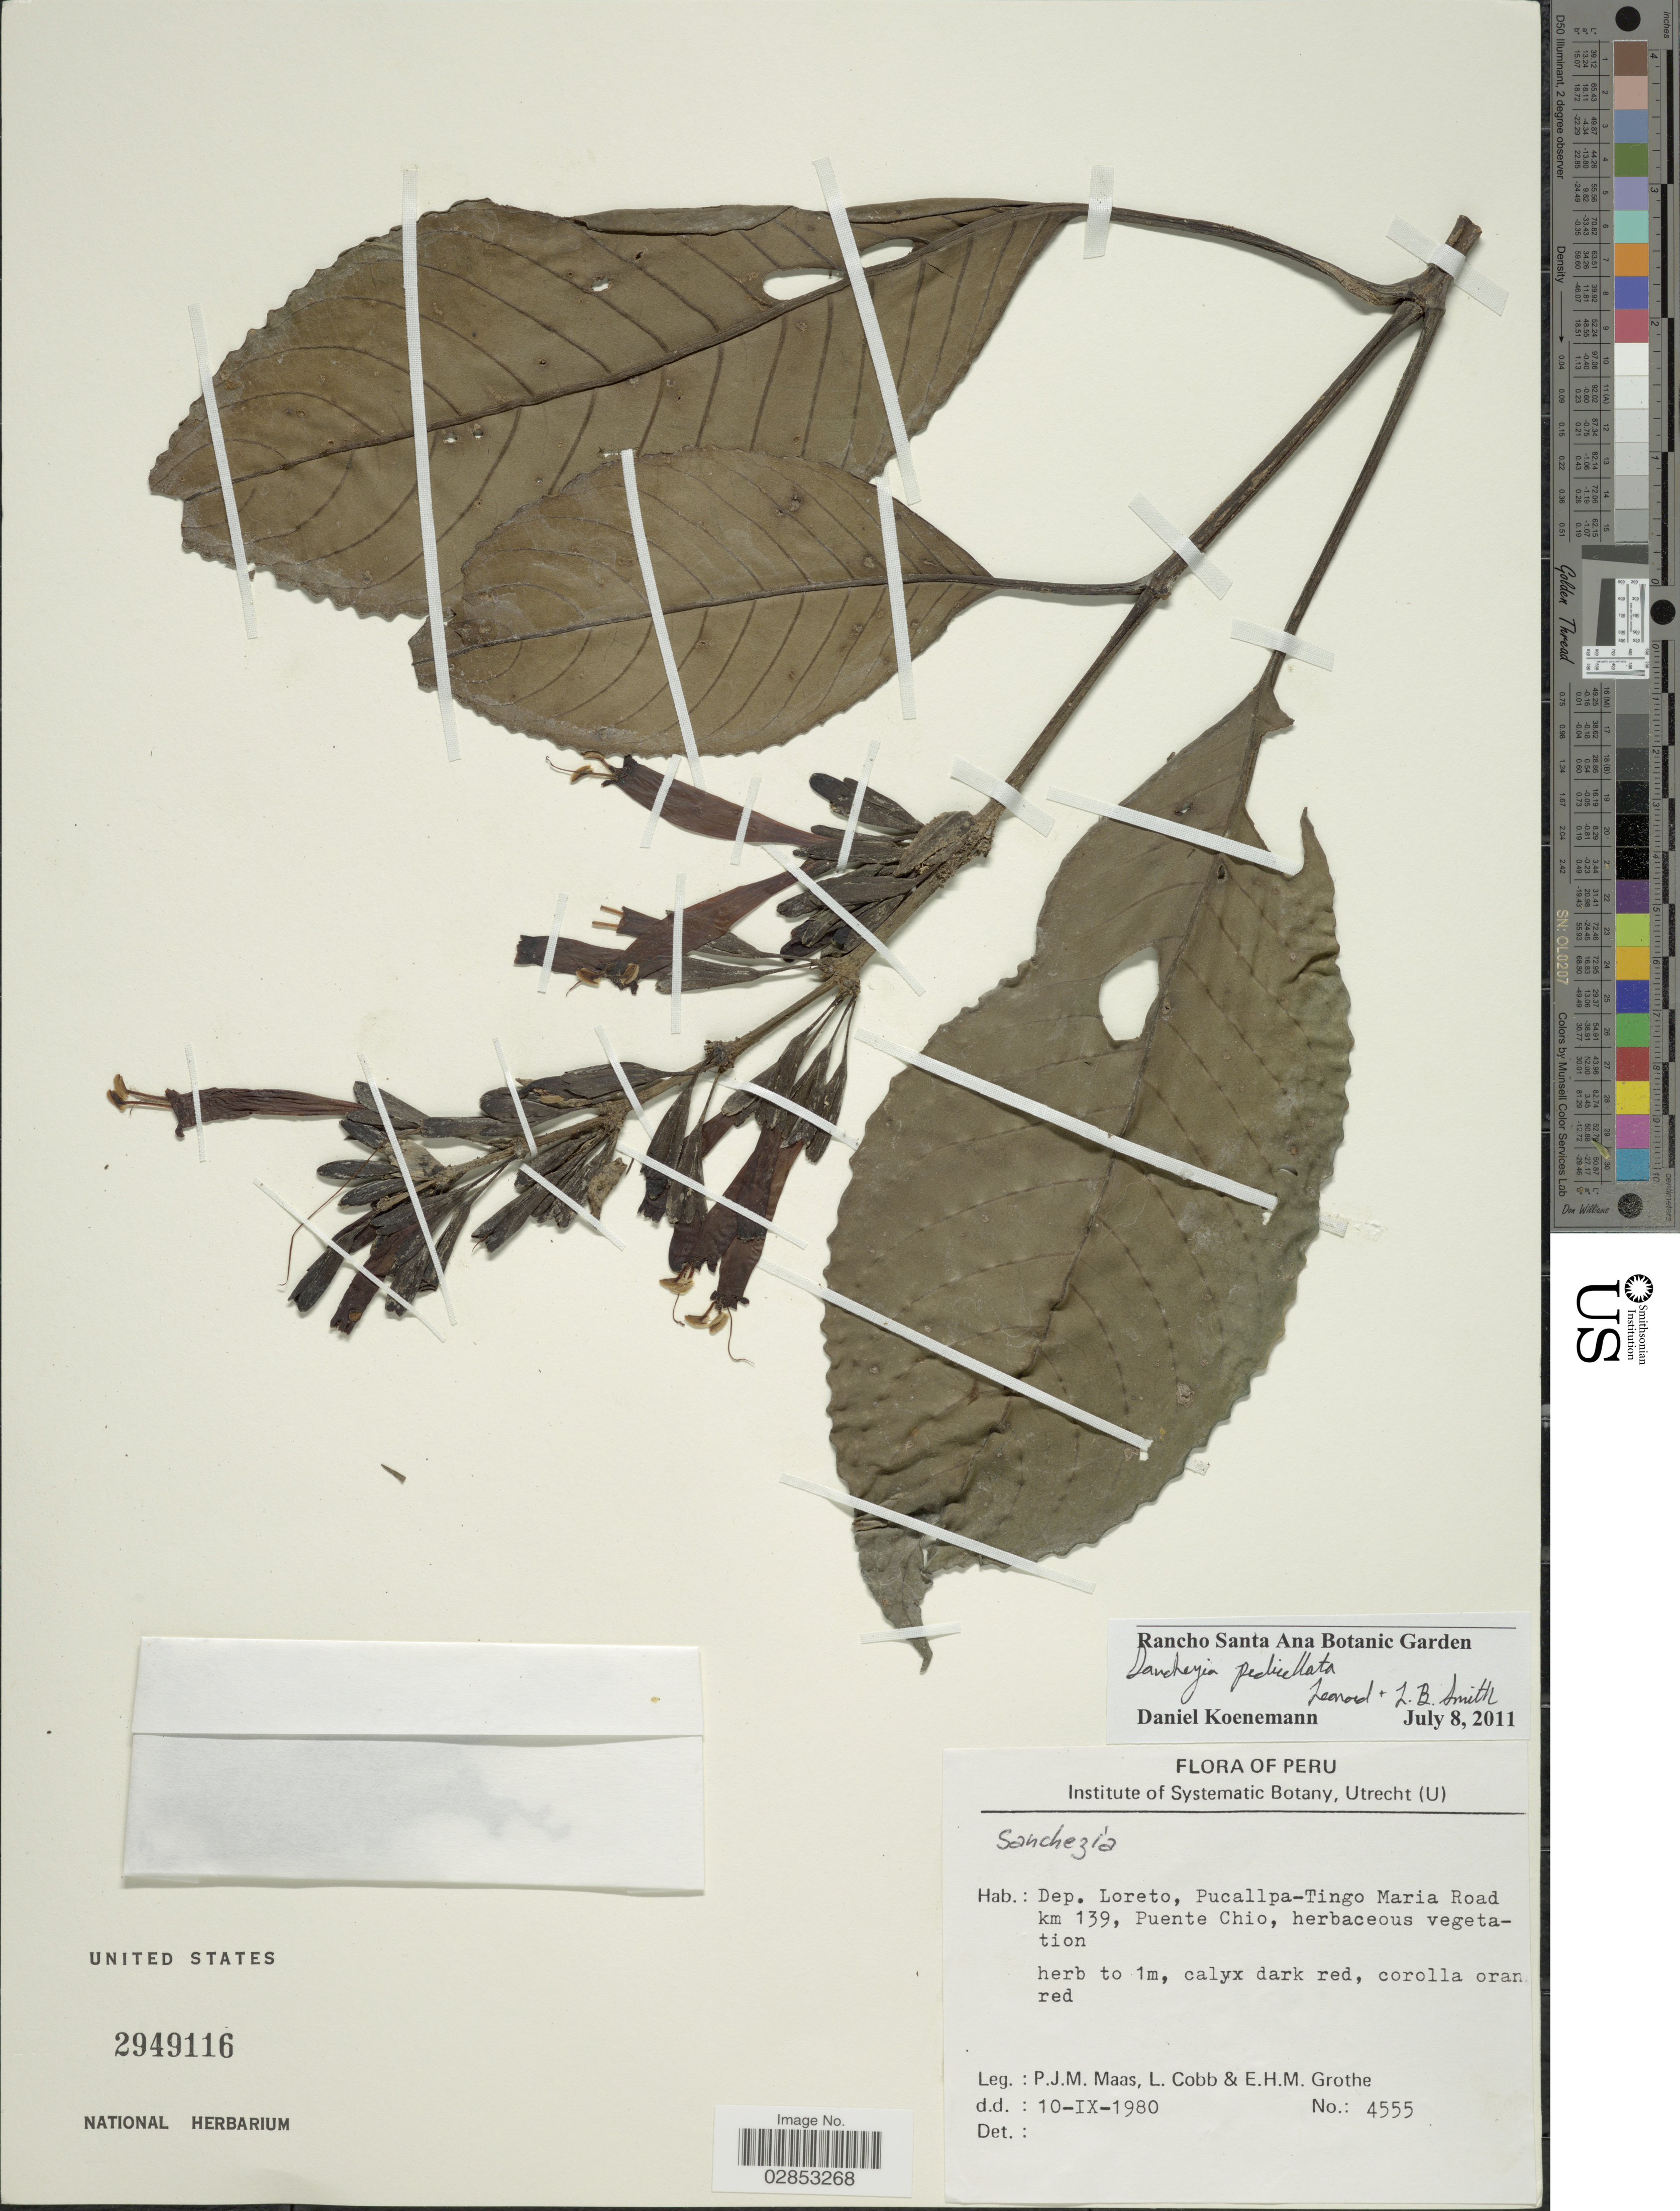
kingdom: Plantae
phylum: Tracheophyta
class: Magnoliopsida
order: Lamiales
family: Acanthaceae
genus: Sanchezia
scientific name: Sanchezia pedicellata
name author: Leonard & L.B. Sm.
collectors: P. Maas, L. Cobb & E. Grothe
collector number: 4555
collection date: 1980-09-10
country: Peru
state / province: Loreto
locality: Dep. Loreto, Pucallpa-Tingo Maria Road km 139, Puente Chio.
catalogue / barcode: US 2949116